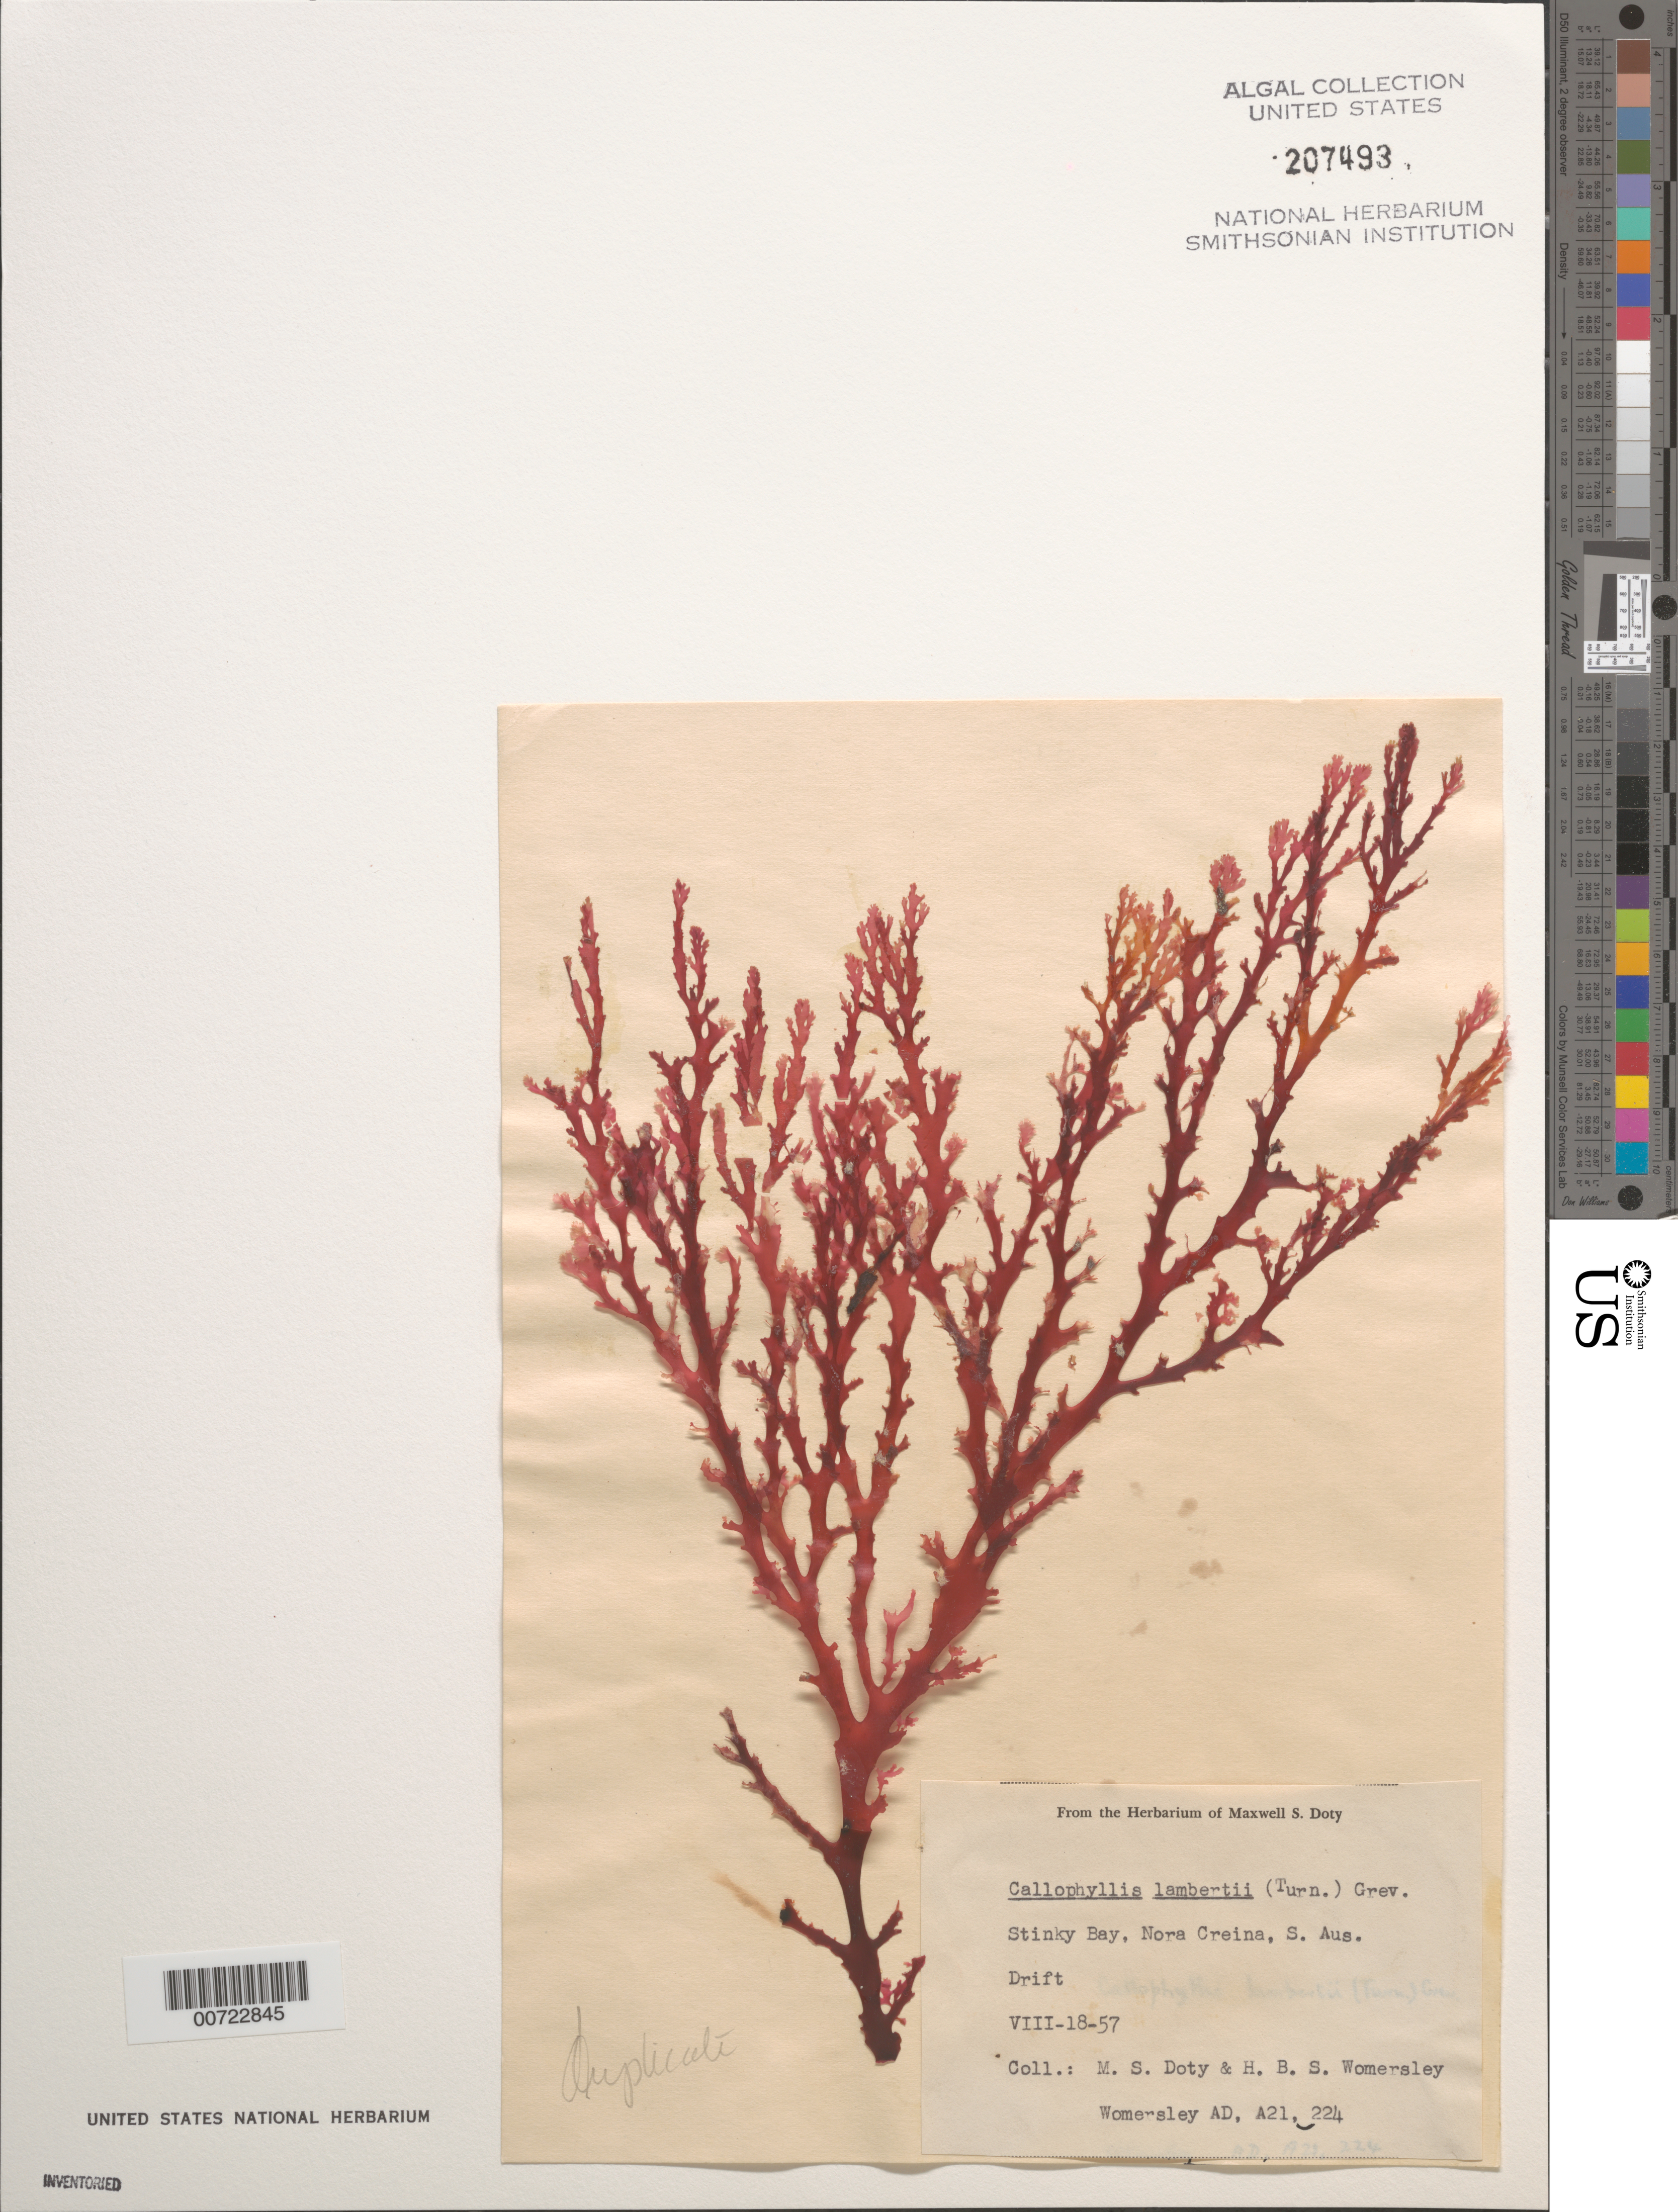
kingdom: Plantae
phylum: Rhodophyta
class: Florideophyceae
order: Gigartinales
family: Kallymeniaceae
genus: Callophyllis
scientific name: Callophyllis lambertii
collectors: M. S. Doty & H. B. S. Womersley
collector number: AD A21224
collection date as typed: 18 Aug 1957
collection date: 1957-08-18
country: Australia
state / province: South Australia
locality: Stinky Bay, Nora Creina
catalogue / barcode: US 207493